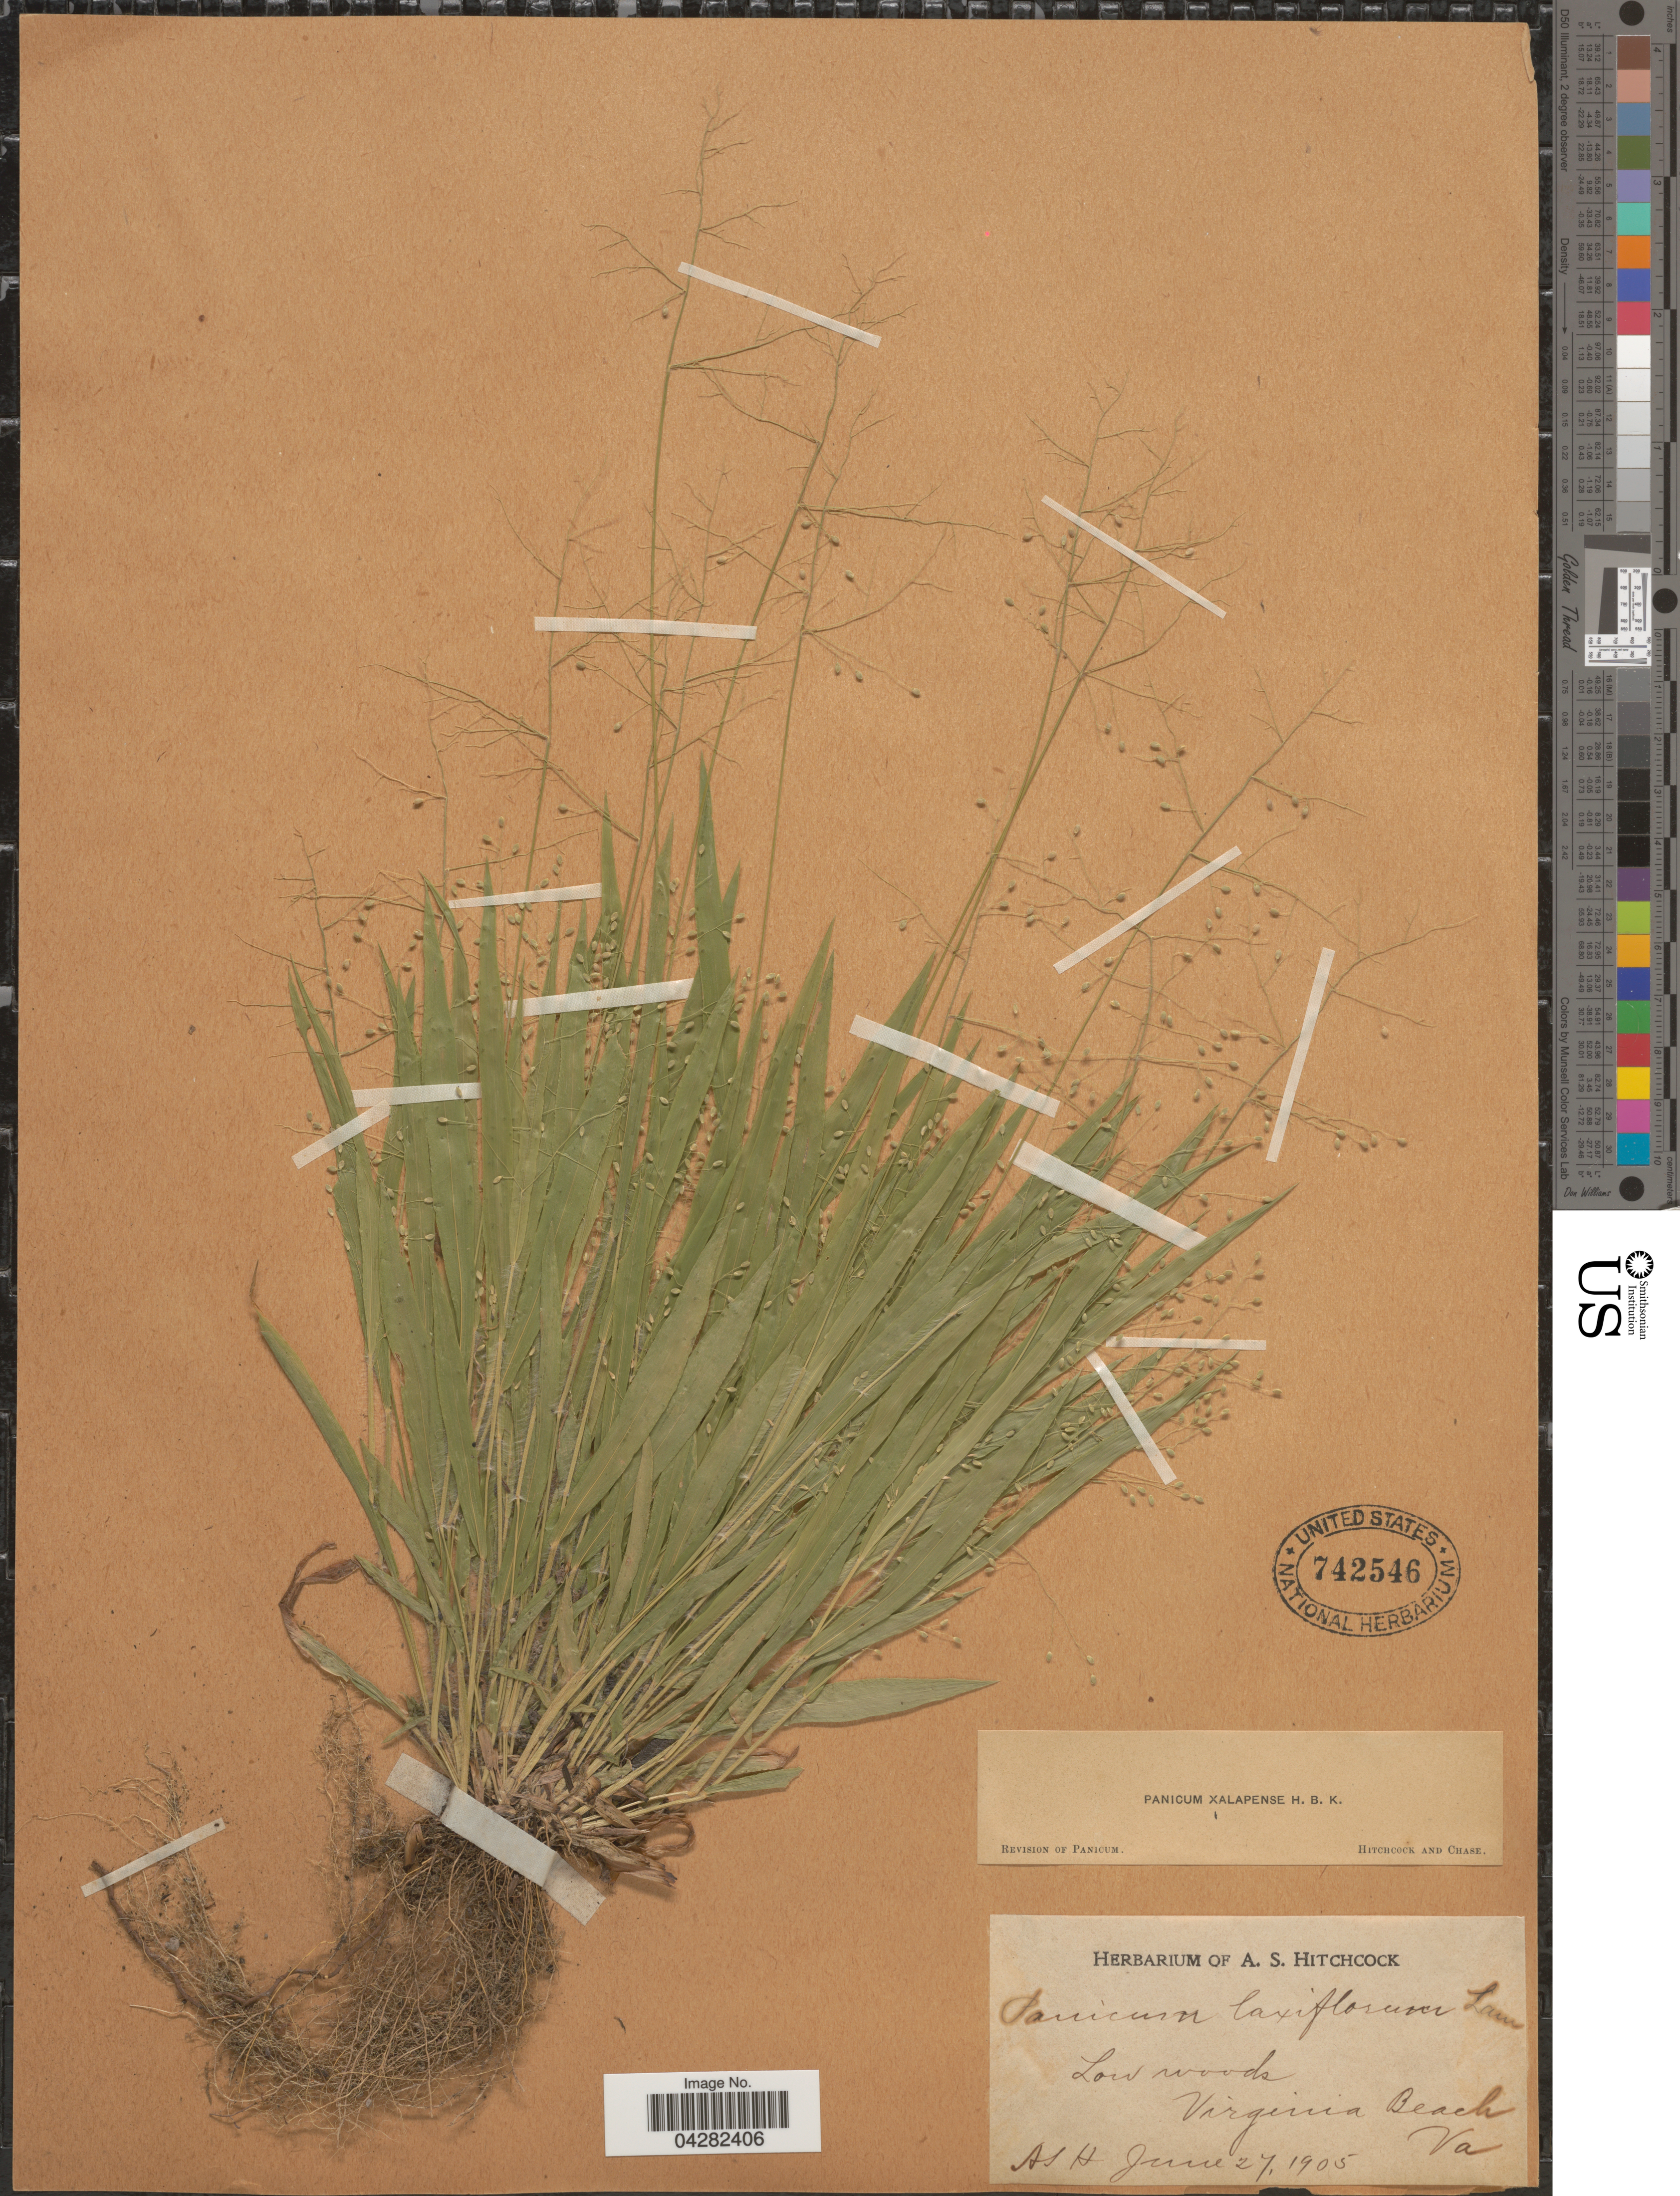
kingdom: Plantae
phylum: Tracheophyta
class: Liliopsida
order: Poales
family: Poaceae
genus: Dichanthelium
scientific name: Dichanthelium laxiflorum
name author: (Lam.) Gould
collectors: A. S. Hitchcock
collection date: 1905-06-27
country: United States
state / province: Virginia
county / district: City of Virginia Beach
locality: Virginia Beach.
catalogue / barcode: US 742546